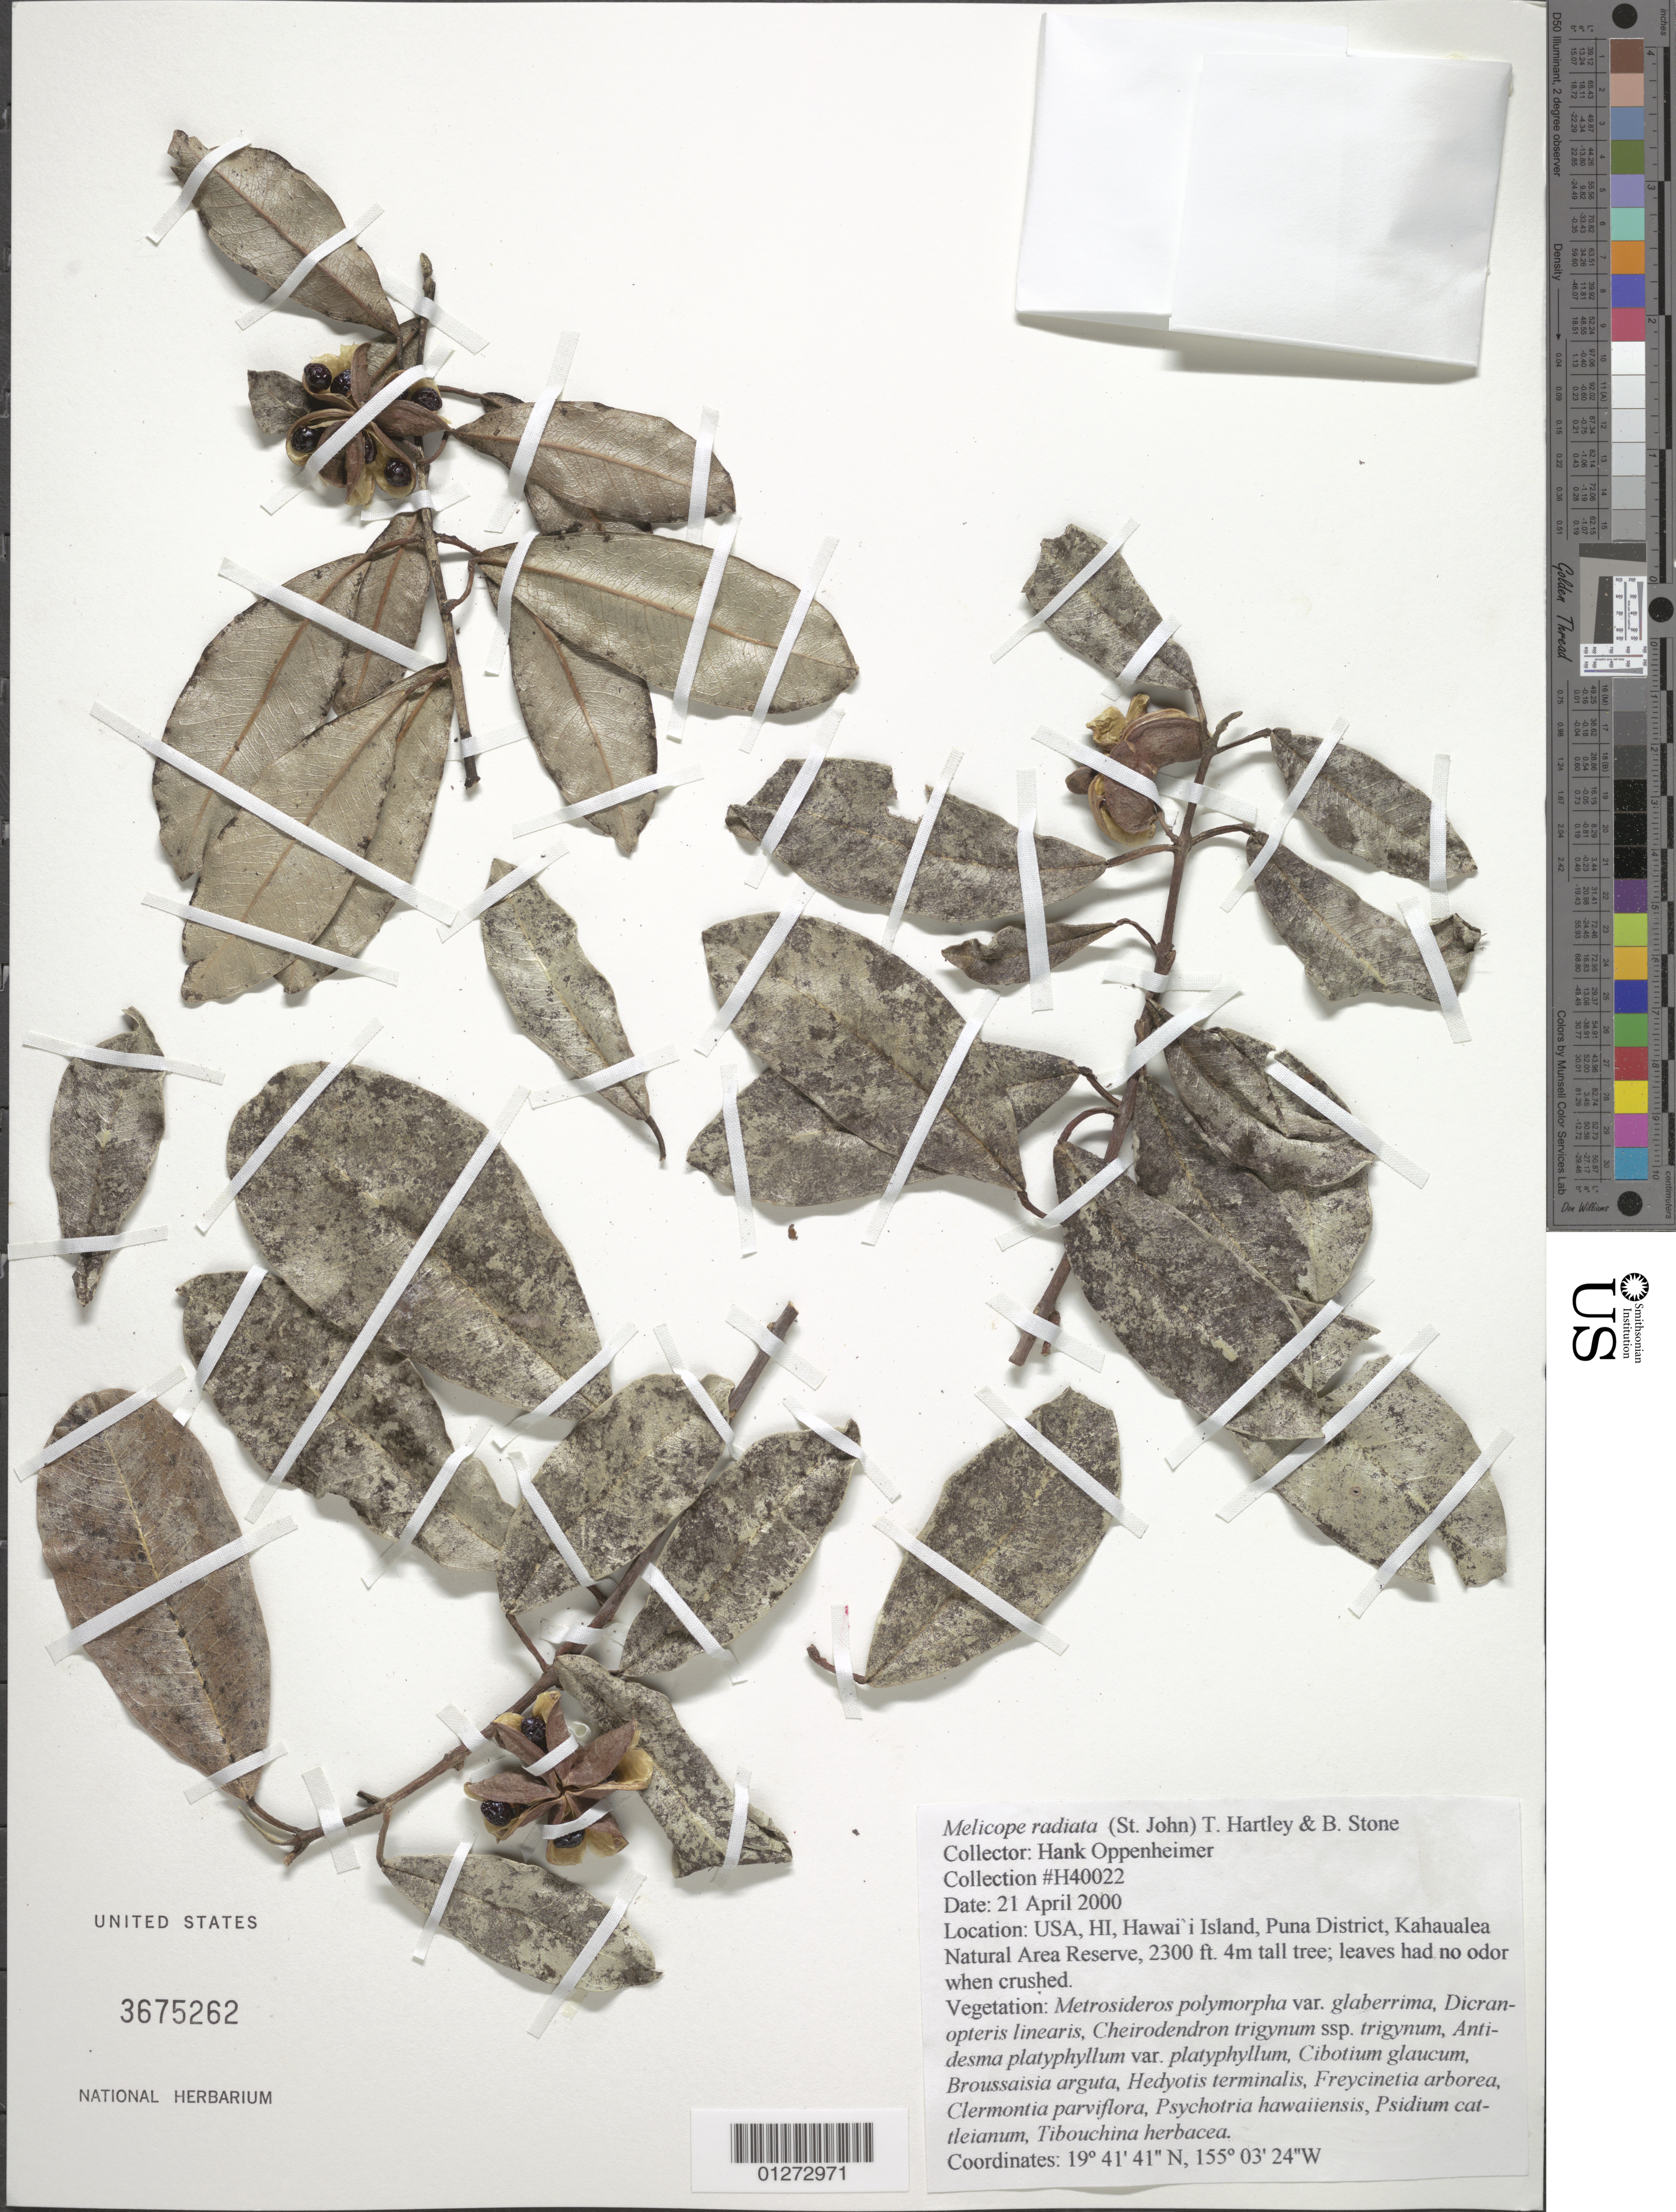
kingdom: Plantae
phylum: Tracheophyta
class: Magnoliopsida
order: Sapindales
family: Rutaceae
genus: Melicope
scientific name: Melicope radiata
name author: (H. St. John) T.G. Hartley & B.C. Stone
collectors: H. L. Oppenheimer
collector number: H40022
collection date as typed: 21 Apr 2000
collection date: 2000-04-21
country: United States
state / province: Hawaii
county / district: Hawaii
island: Hawaii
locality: Kahaualea Natural Area Reserve.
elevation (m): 701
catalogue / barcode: US 3675262